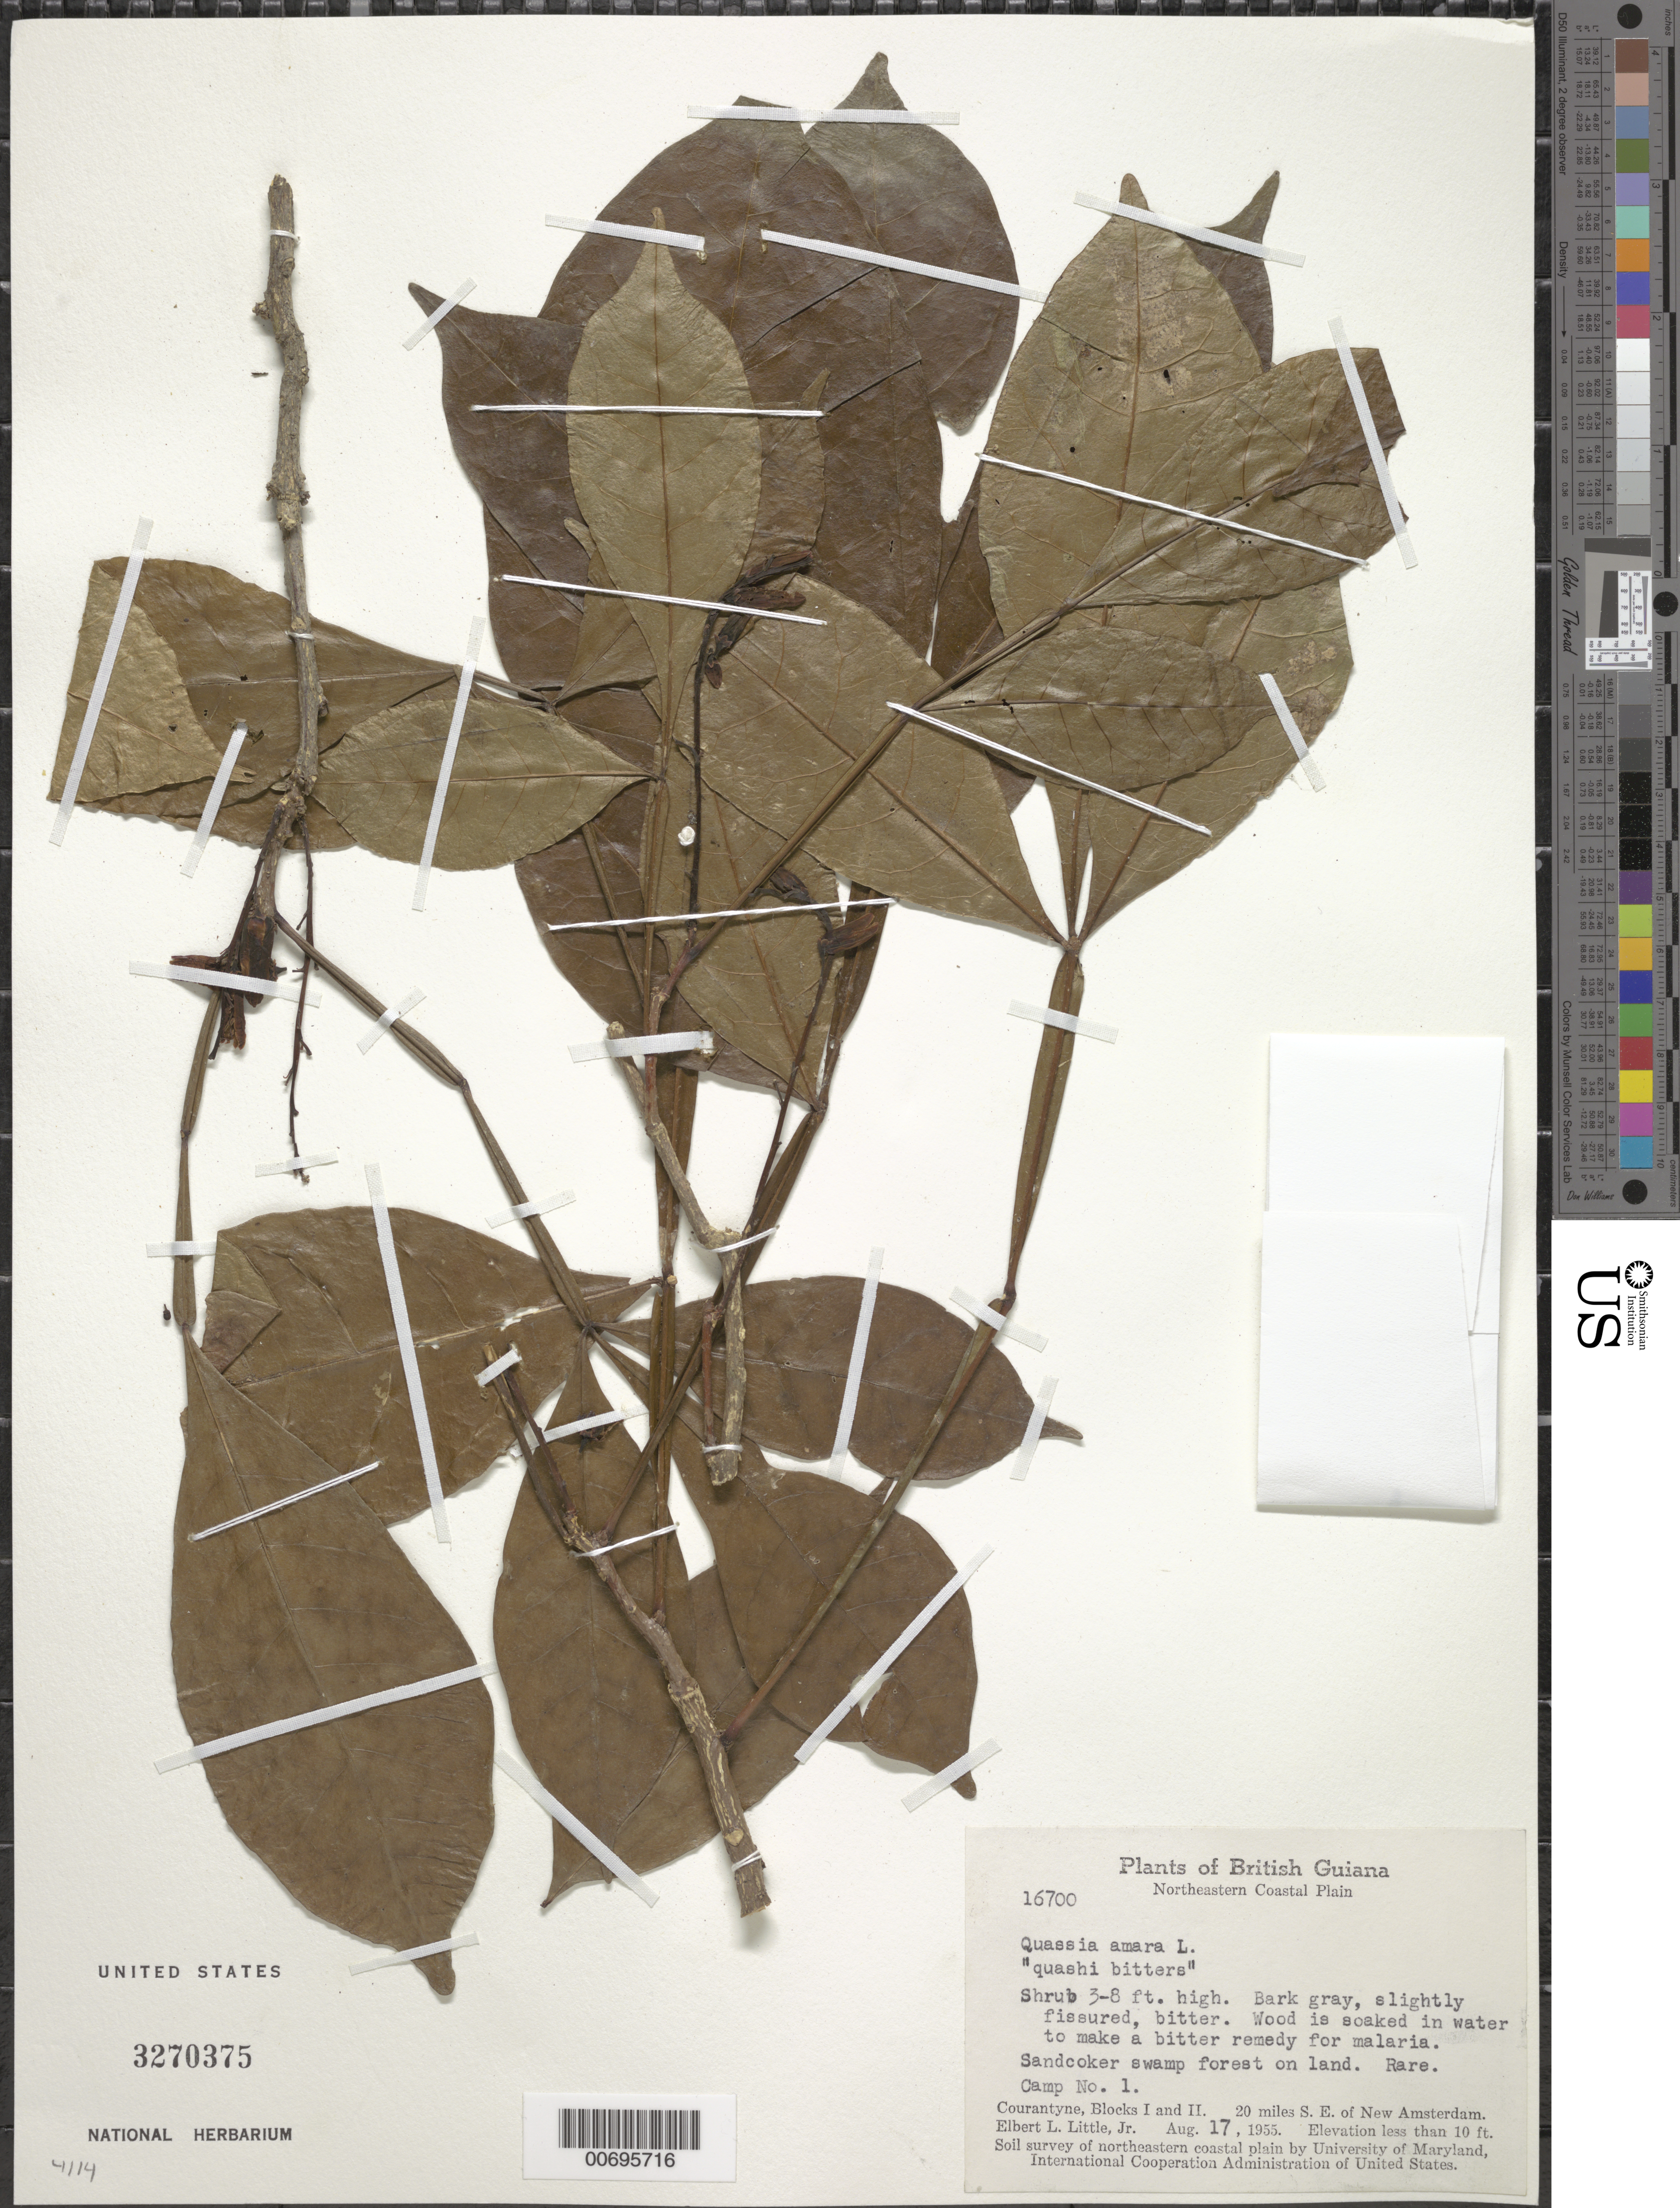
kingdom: Plantae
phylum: Tracheophyta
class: Magnoliopsida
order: Sapindales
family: Simaroubaceae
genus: Quassia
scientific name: Quassia amara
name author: L.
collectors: E. L. Little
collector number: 16700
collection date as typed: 17-Aug-55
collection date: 1955-08-17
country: Guyana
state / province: E. Berbice-Corentyne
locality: Courantyne, Blocks I & II. 20 mi. SE of New Amsterdam, Camp No. 1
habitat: Sandcoker swamp forest on land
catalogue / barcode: US 3270375